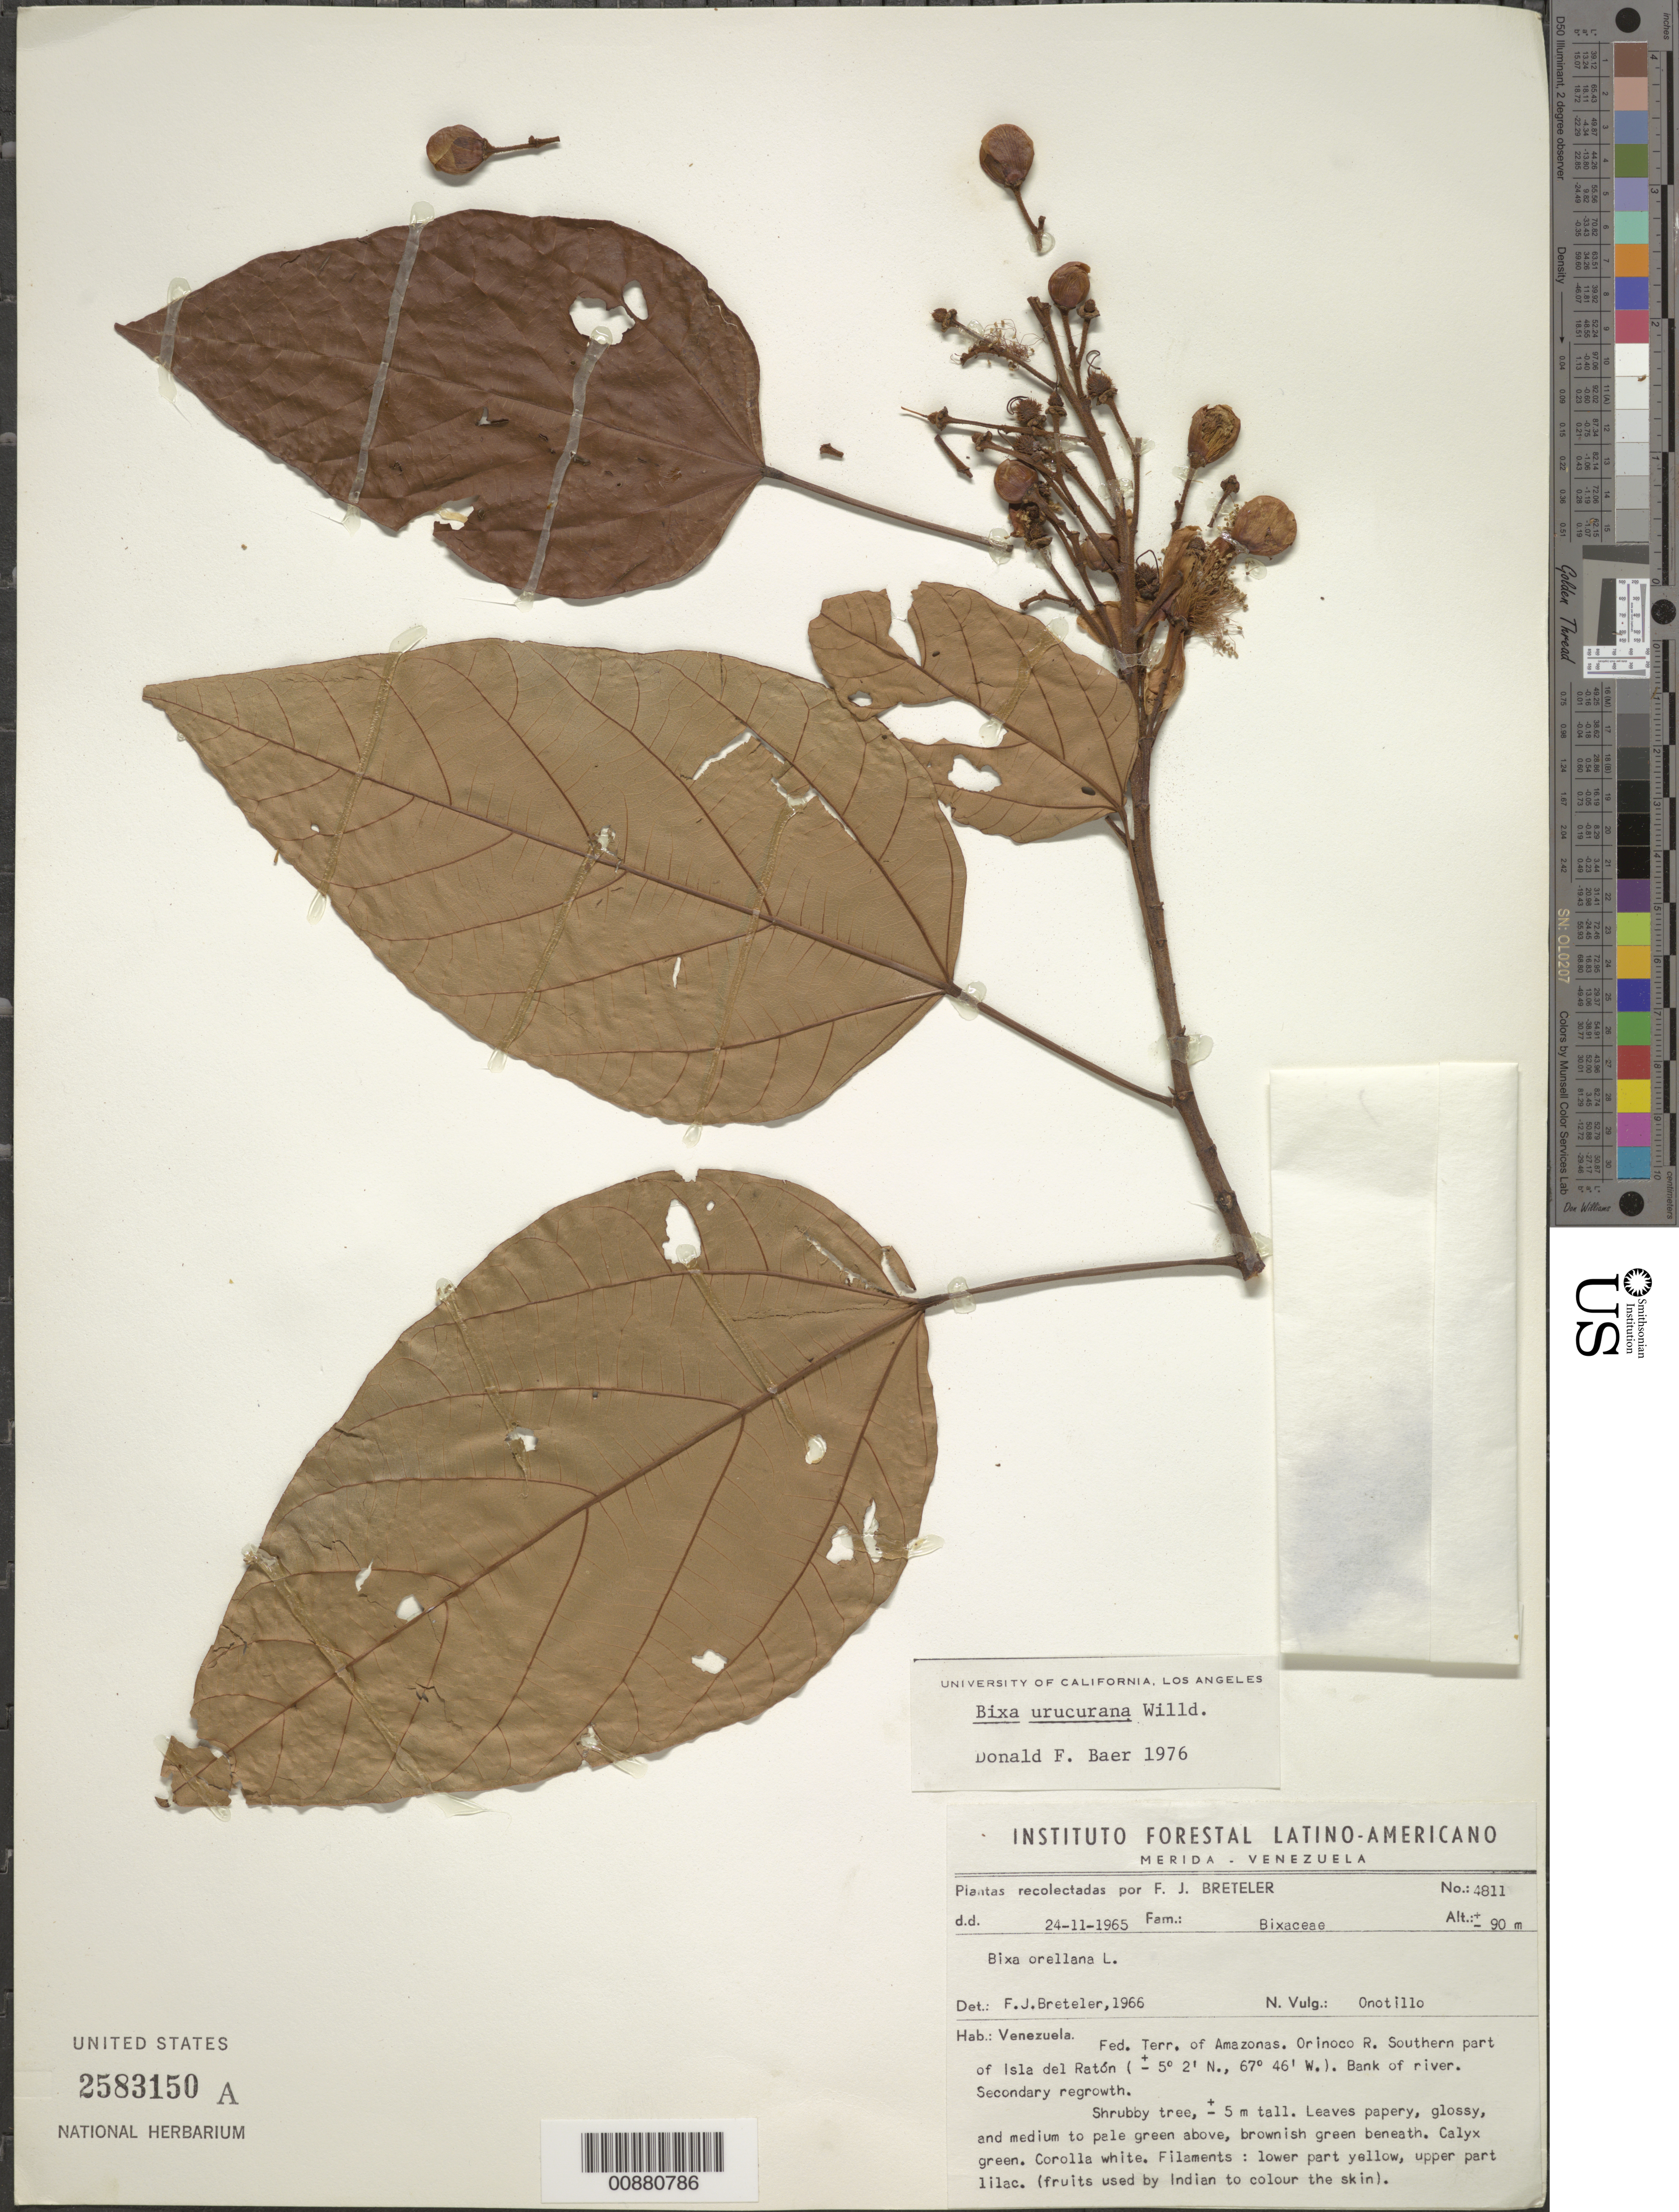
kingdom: Plantae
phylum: Tracheophyta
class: Magnoliopsida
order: Malvales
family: Bixaceae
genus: Bixa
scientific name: Bixa urucurana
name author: Willd.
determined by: Baer, D. F.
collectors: F. J. Breteler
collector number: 4811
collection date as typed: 24-Nov-65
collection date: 1965-11-24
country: Venezuela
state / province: Amazonas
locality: Orinoco R., southern part of Isla del Ratón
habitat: Bank of river, secondary regrowth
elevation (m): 90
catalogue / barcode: US 2583150A